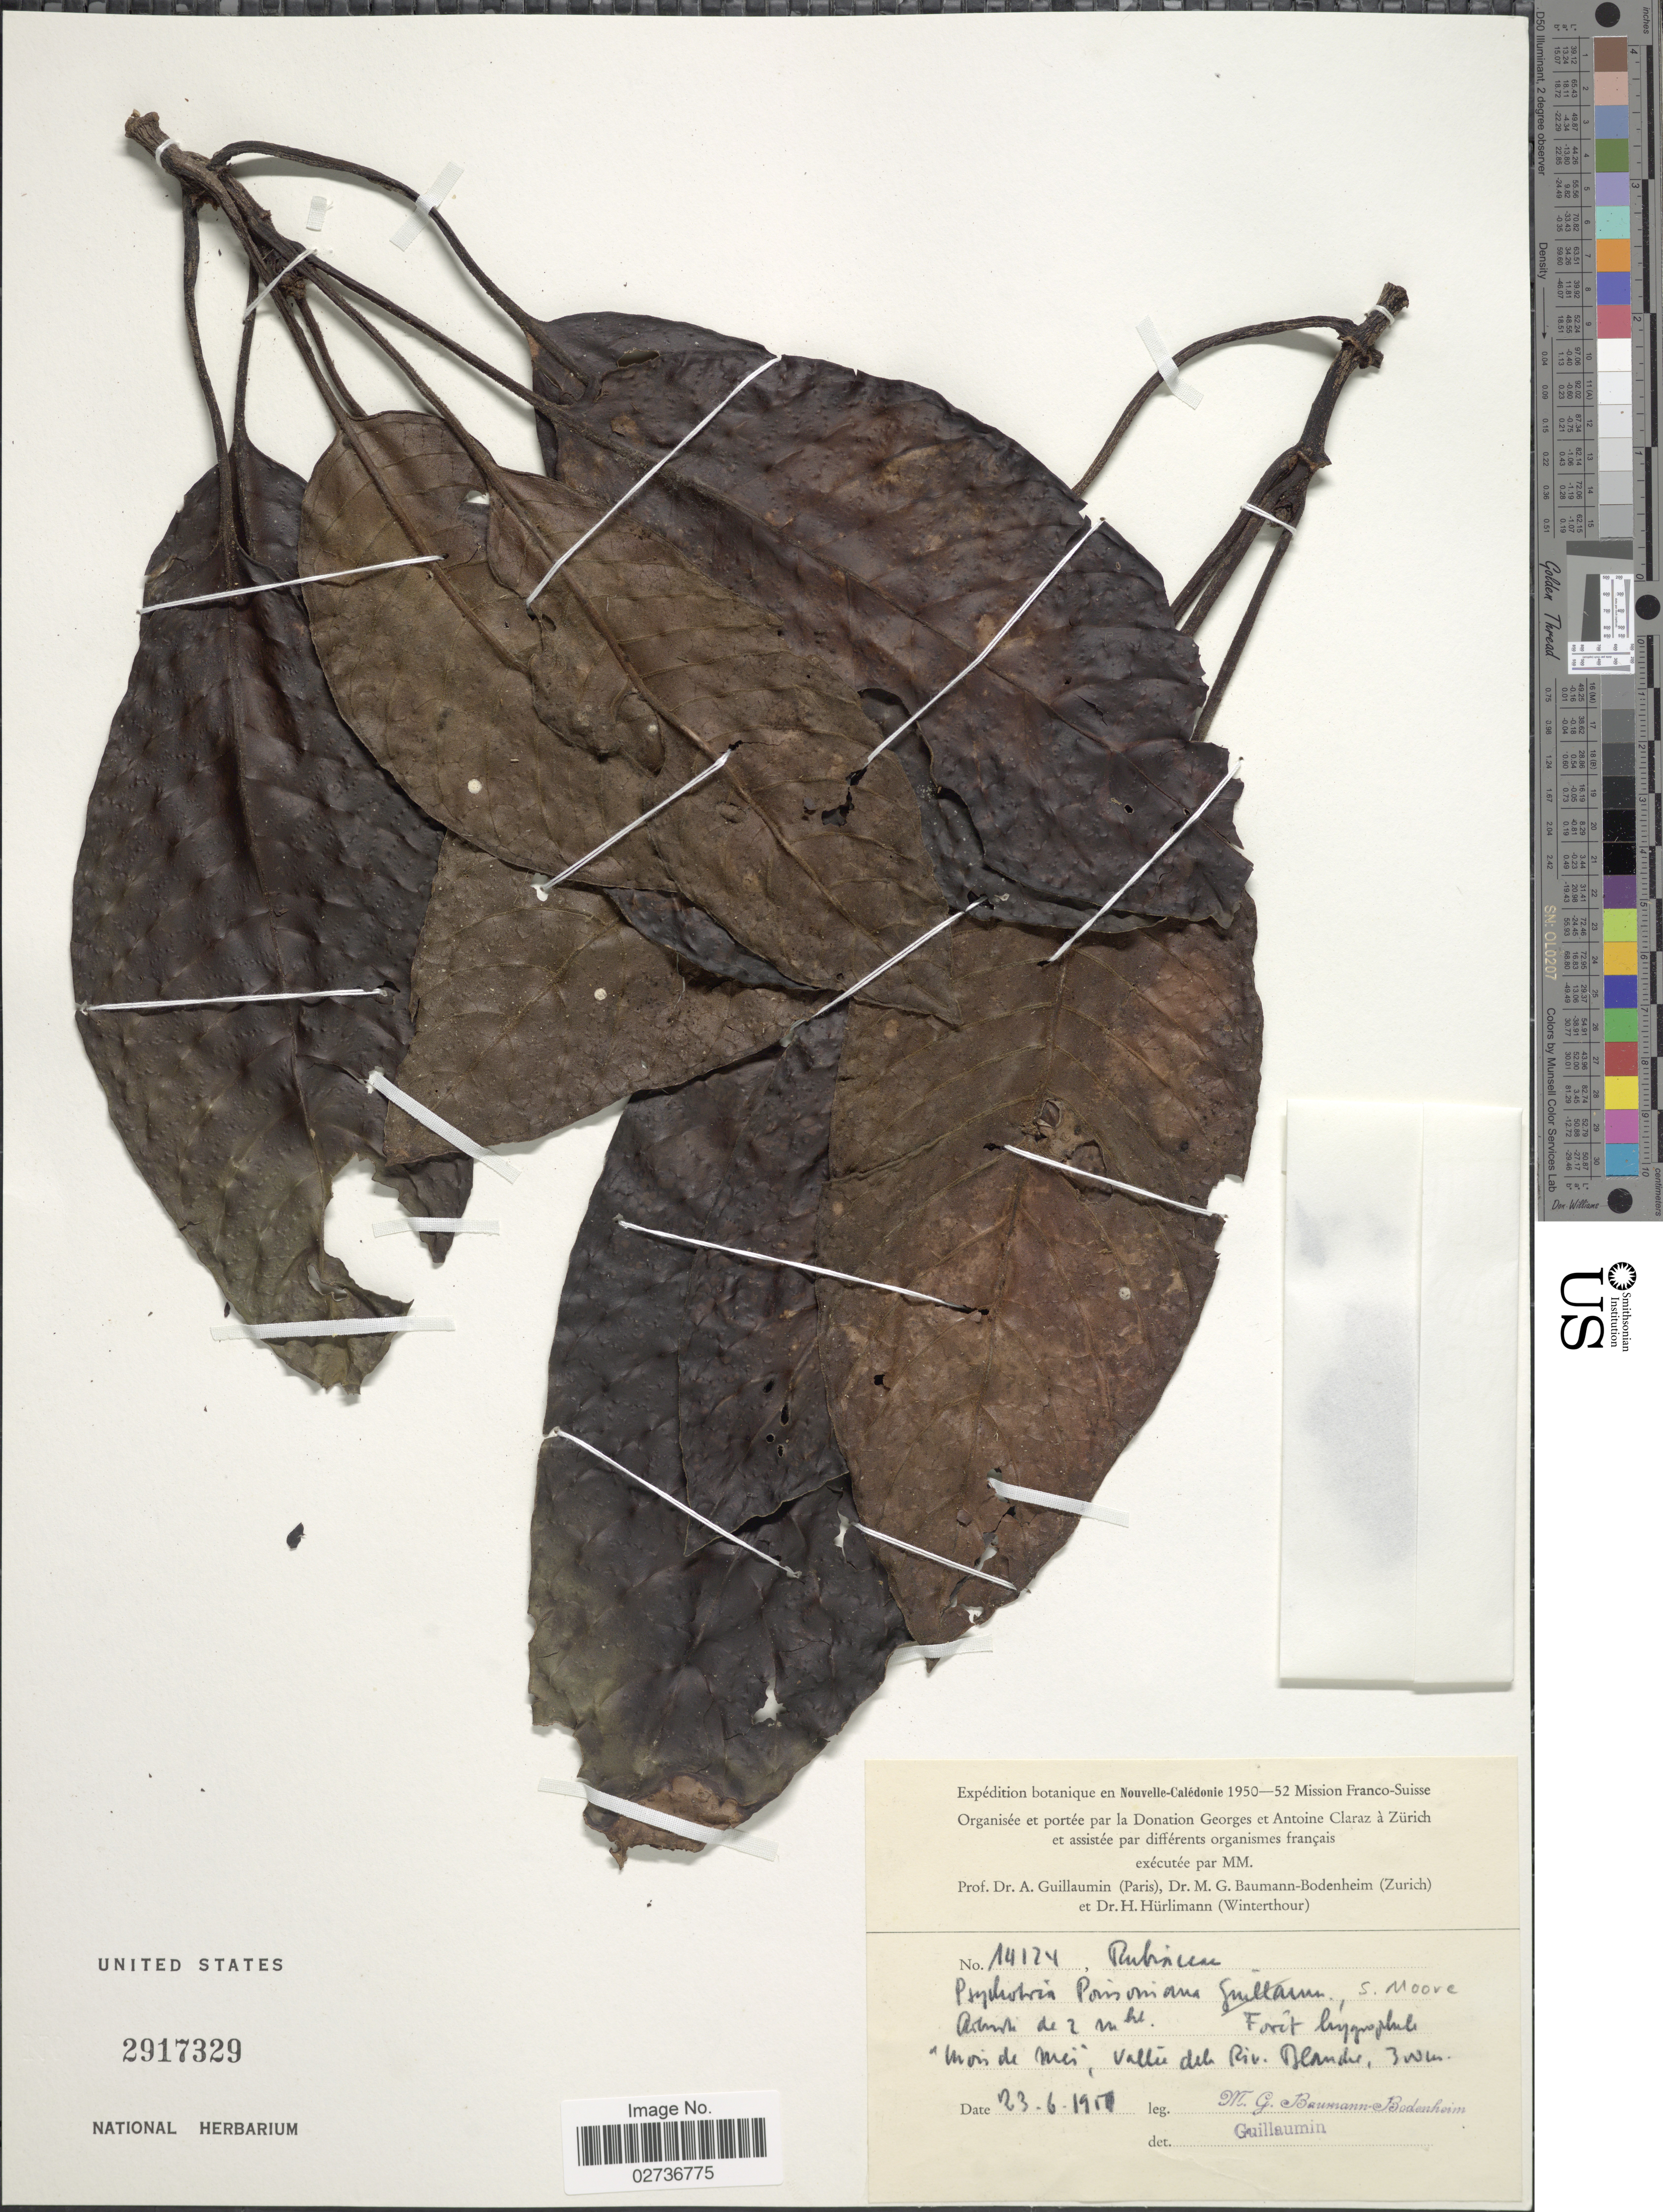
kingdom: Plantae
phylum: Tracheophyta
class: Magnoliopsida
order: Gentianales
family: Rubiaceae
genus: Psychotria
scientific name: Psychotria poissoniana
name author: (Baill.) Guillaumin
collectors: M. G. Baumann-Bodenheim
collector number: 14124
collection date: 1950-06-23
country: New Caledonia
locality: Mois de Mes, Valle deli Riv. Blander. [interpreted]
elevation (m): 300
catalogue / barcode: US 2917329